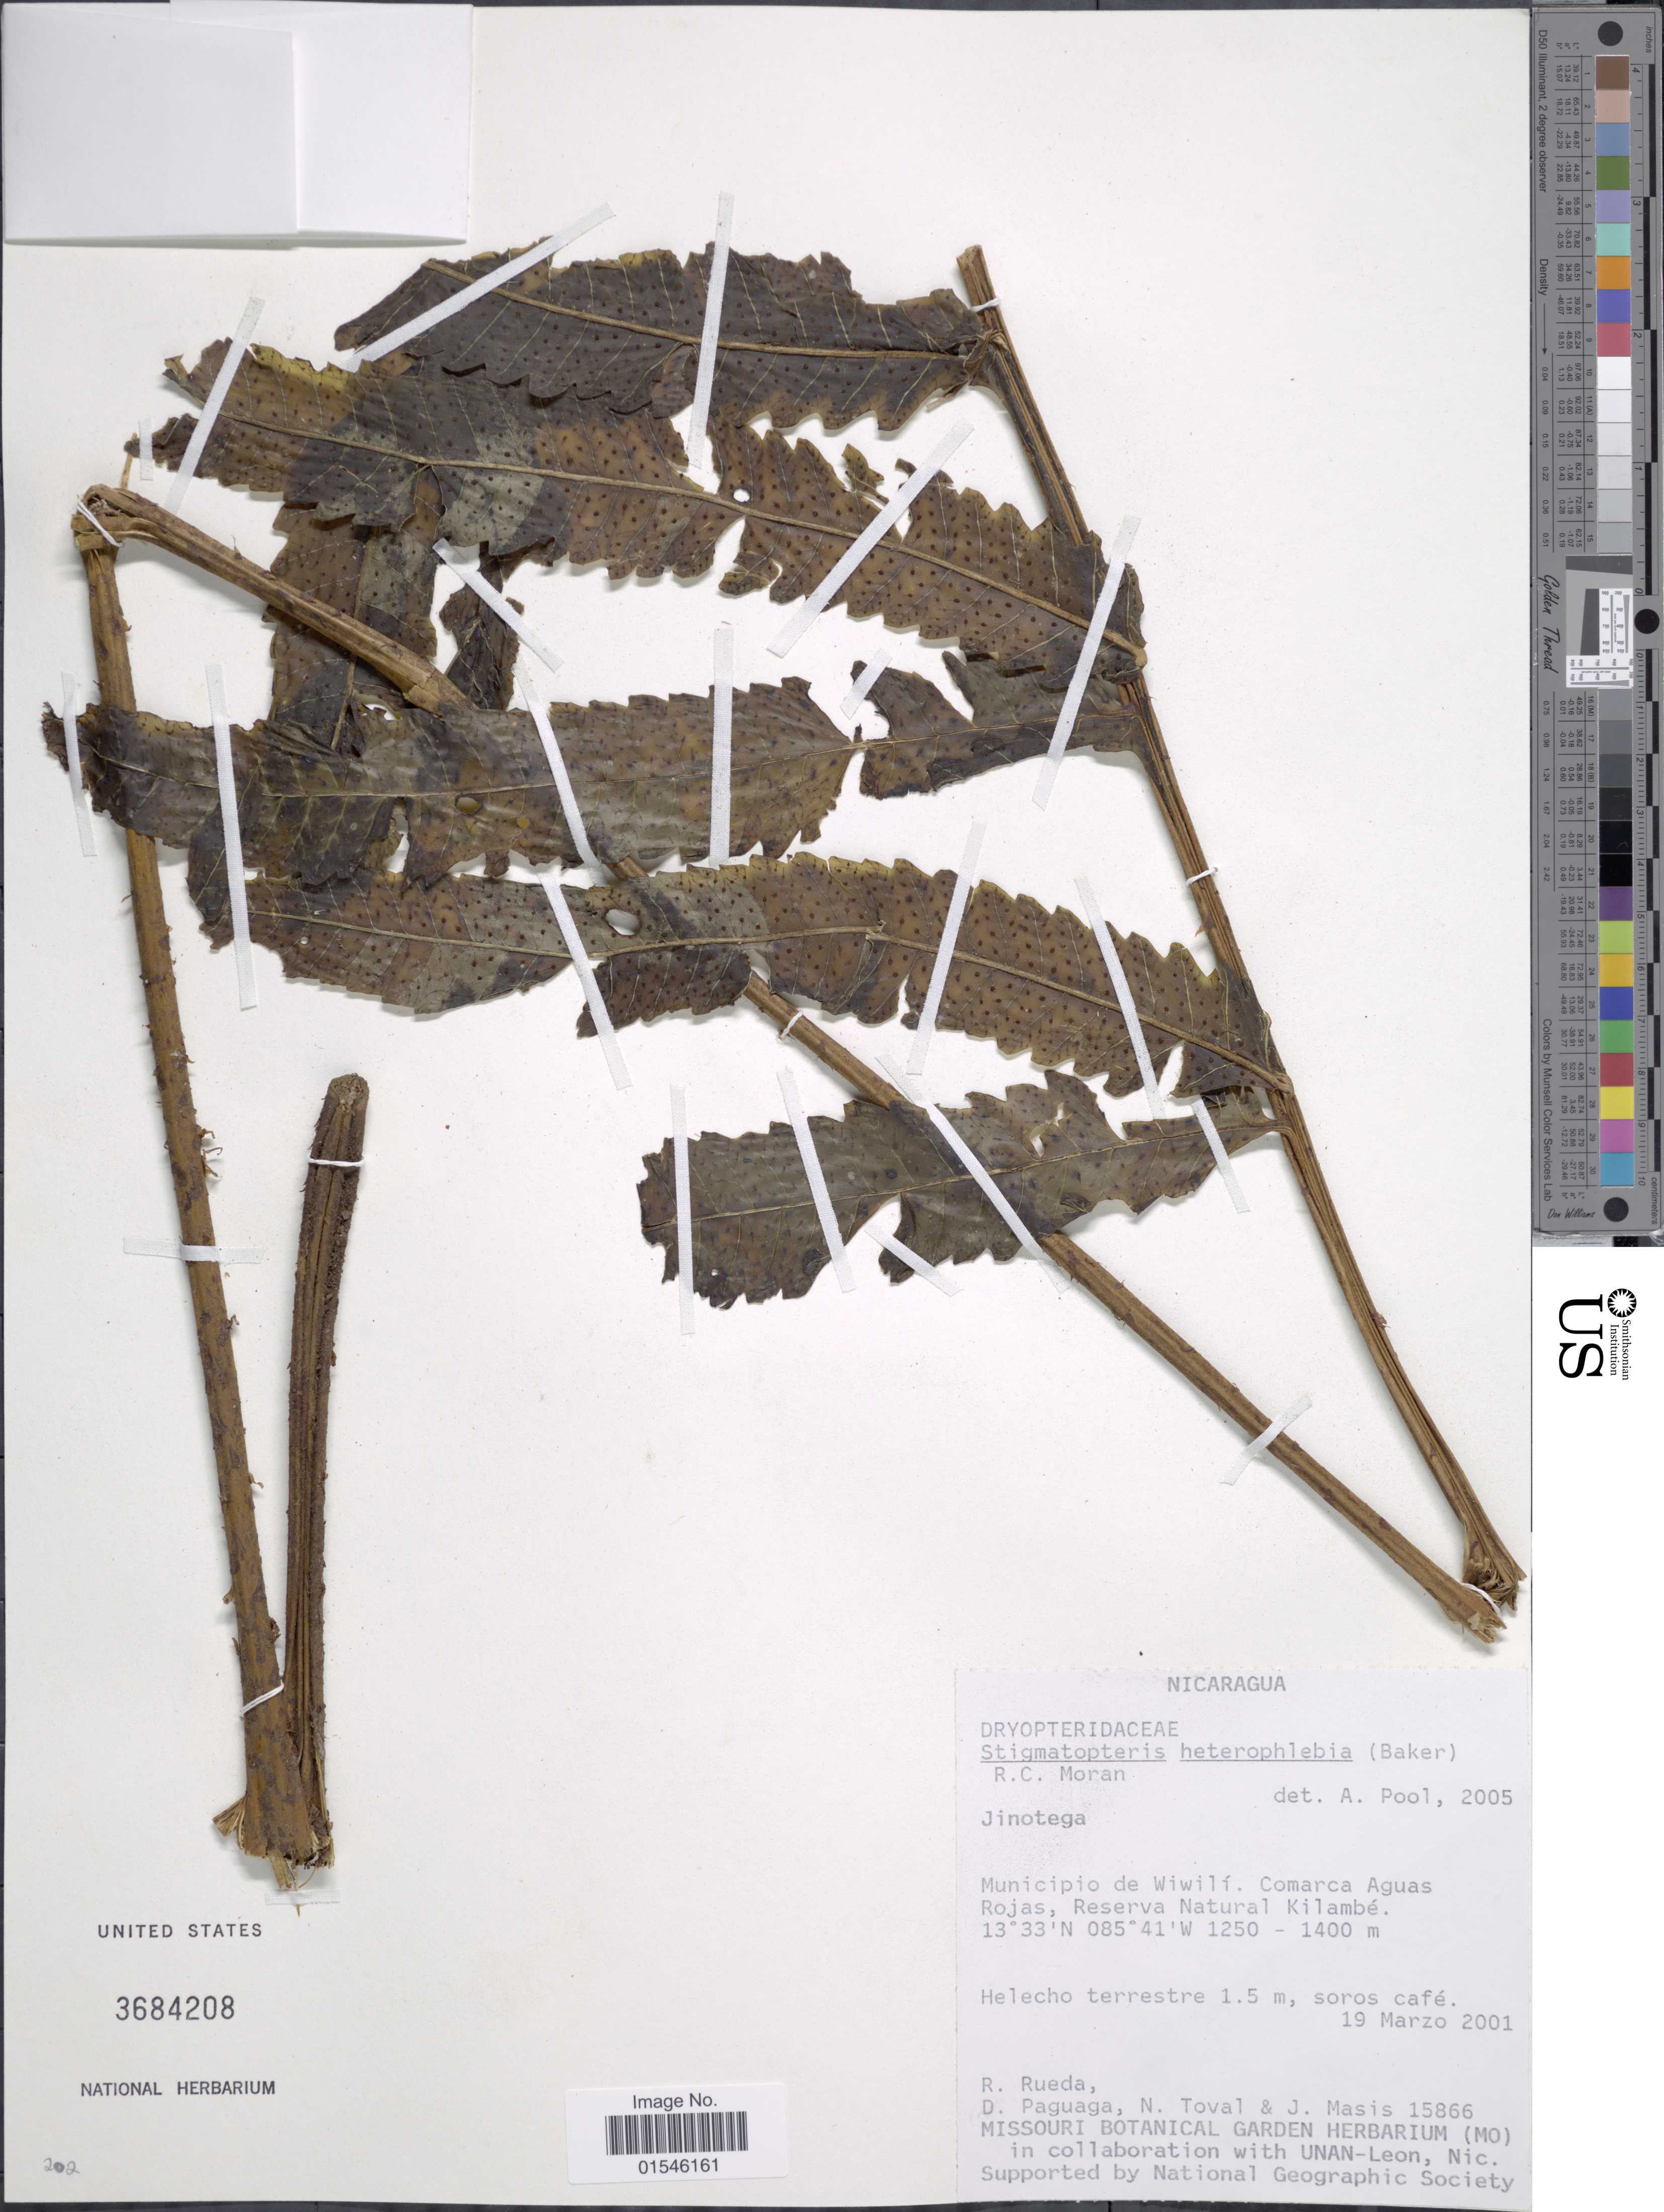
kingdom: Plantae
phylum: Tracheophyta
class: Polypodiopsida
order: Polypodiales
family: Dryopteridaceae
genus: Stigmatopteris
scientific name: Stigmatopteris heterophlebia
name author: (Baker) R.C. Moran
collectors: R. Rueda, D. Paguaga, N. Toval & J. Masis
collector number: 15866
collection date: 2001-03-19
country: Nicaragua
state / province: Jinotega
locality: Municpio de Wiwilí. Comarca Aguas Rojas, Reserva Natural Kilambé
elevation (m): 1250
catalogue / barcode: US 3684208